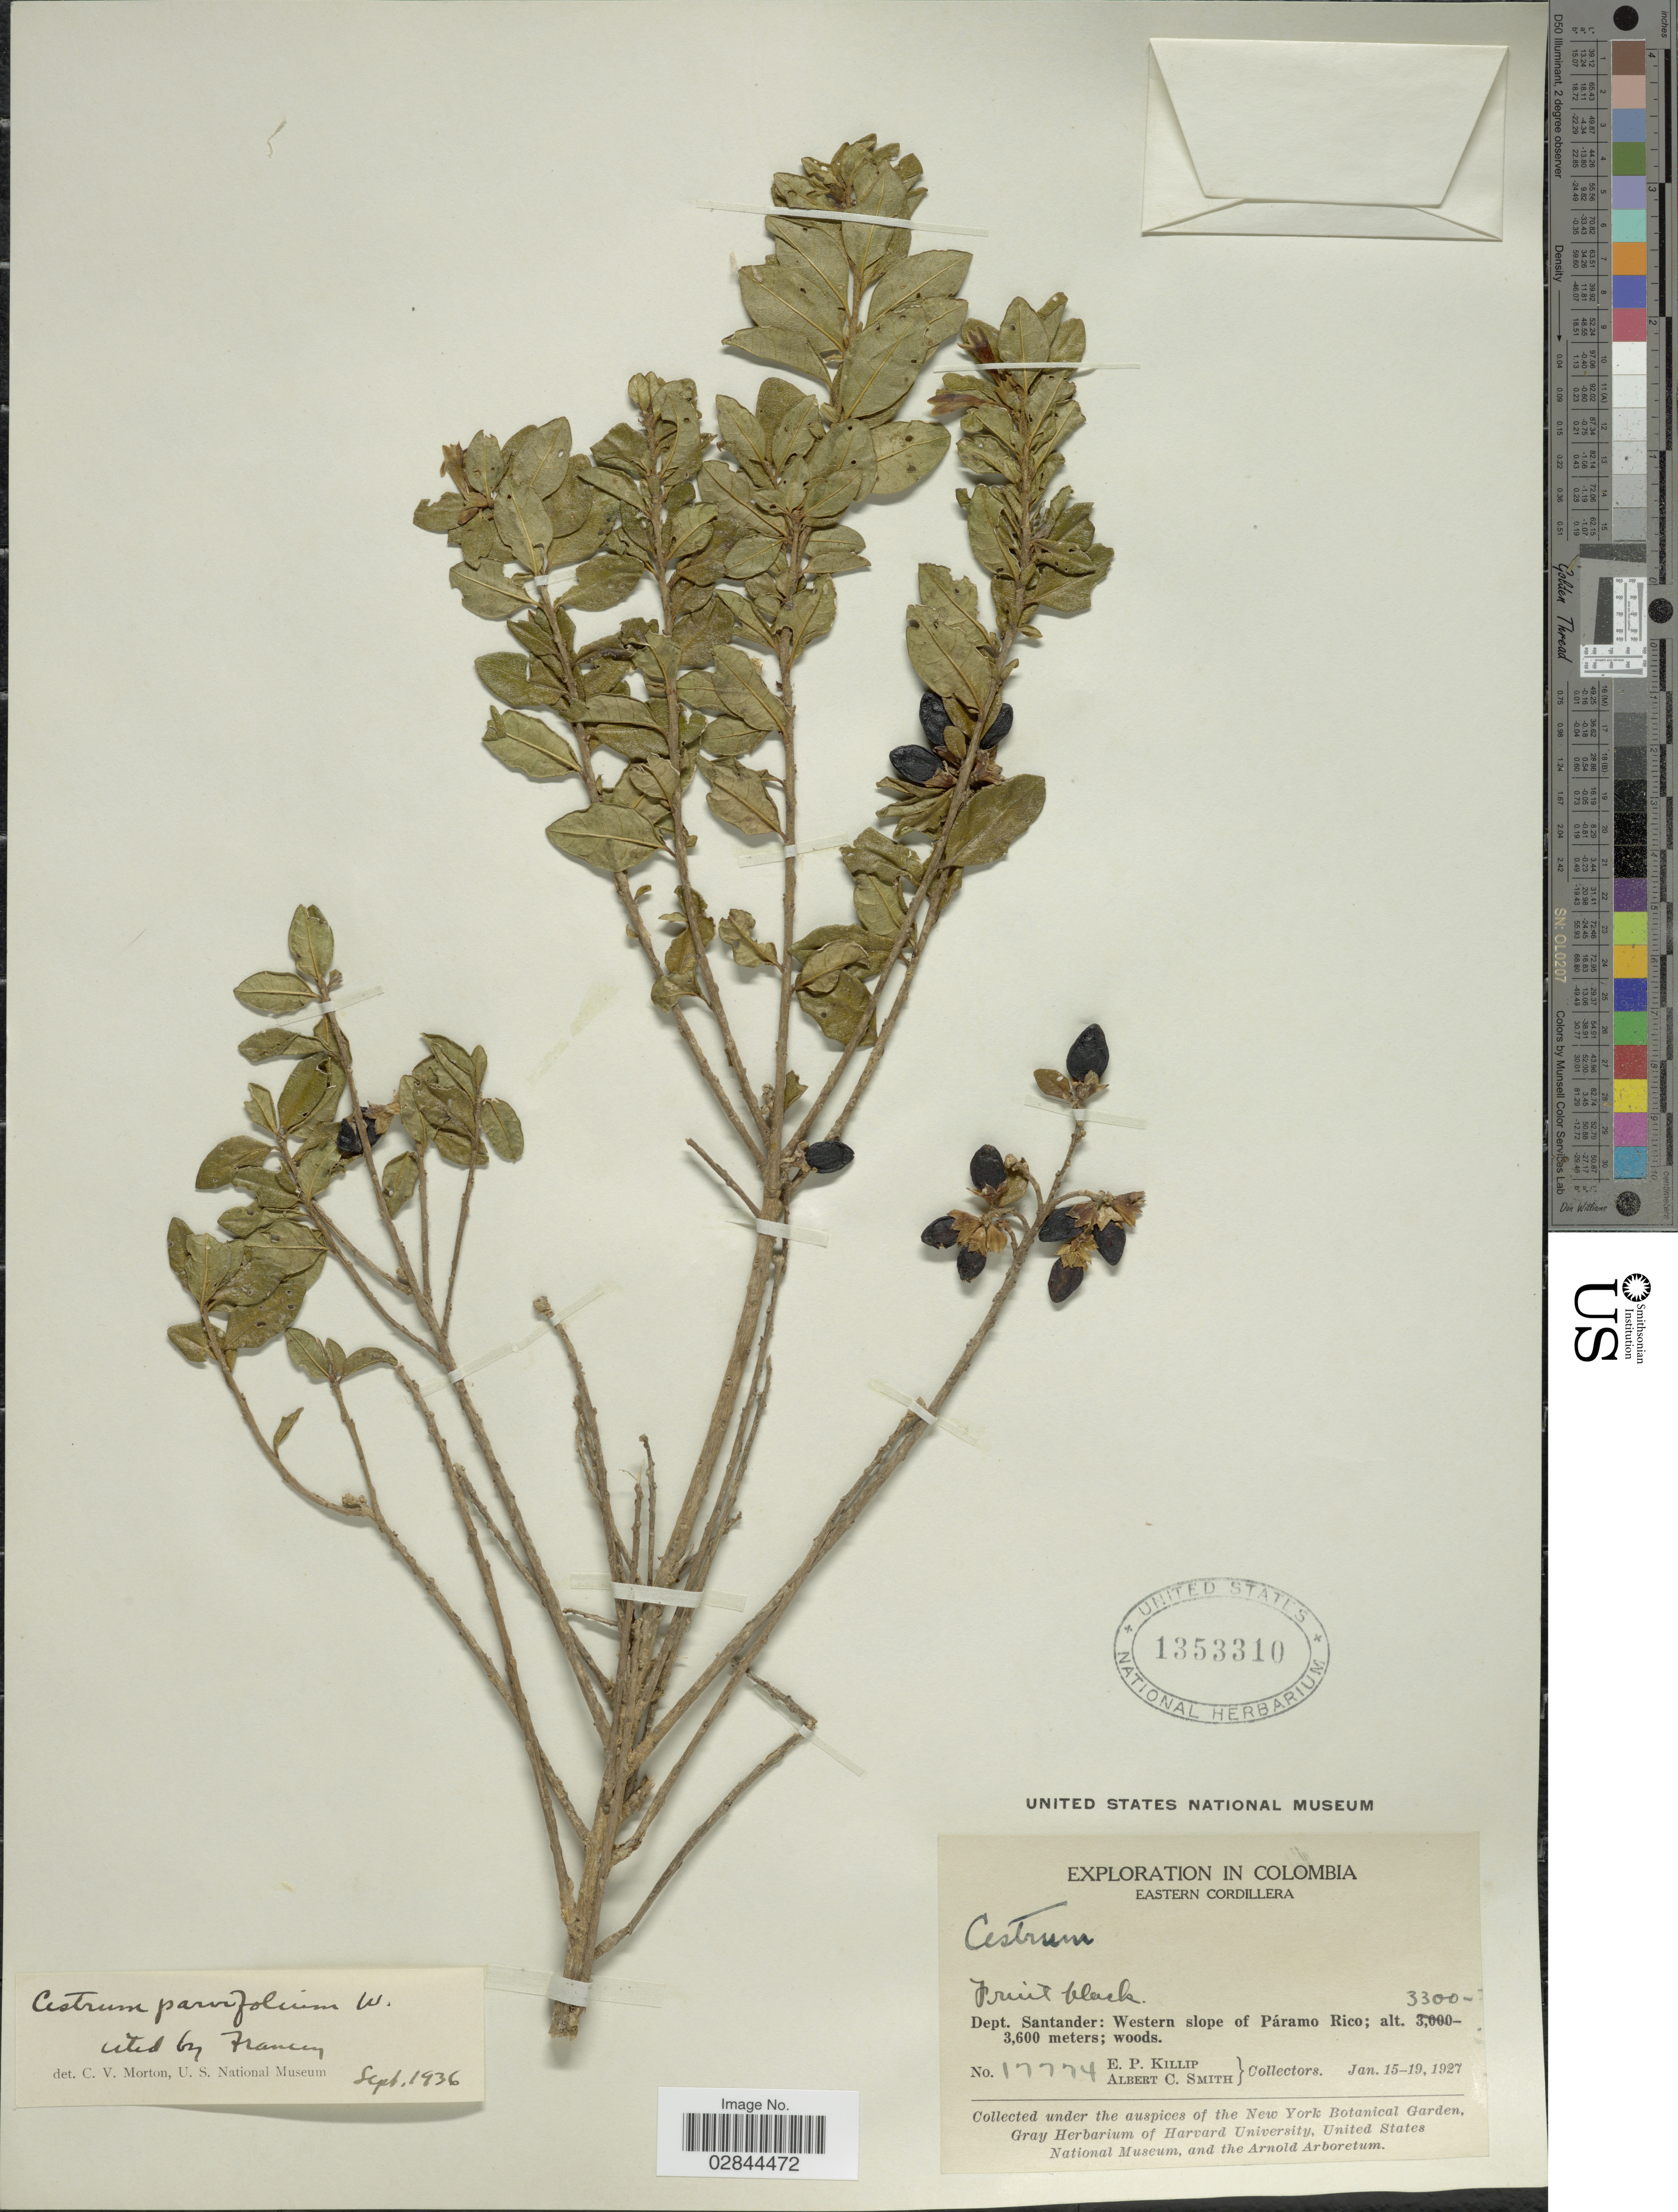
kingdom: Plantae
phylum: Tracheophyta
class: Magnoliopsida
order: Solanales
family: Solanaceae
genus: Cestrum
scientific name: Cestrum buxifolium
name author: Kunth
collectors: E. P. Killip & A. C. Smith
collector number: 17774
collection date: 1927-01-15/1927-01-19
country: Colombia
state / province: Santander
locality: Eastern Cordillera. Dept. Santander: Western slope of Páramo Rico.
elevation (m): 3300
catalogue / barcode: US 1353310